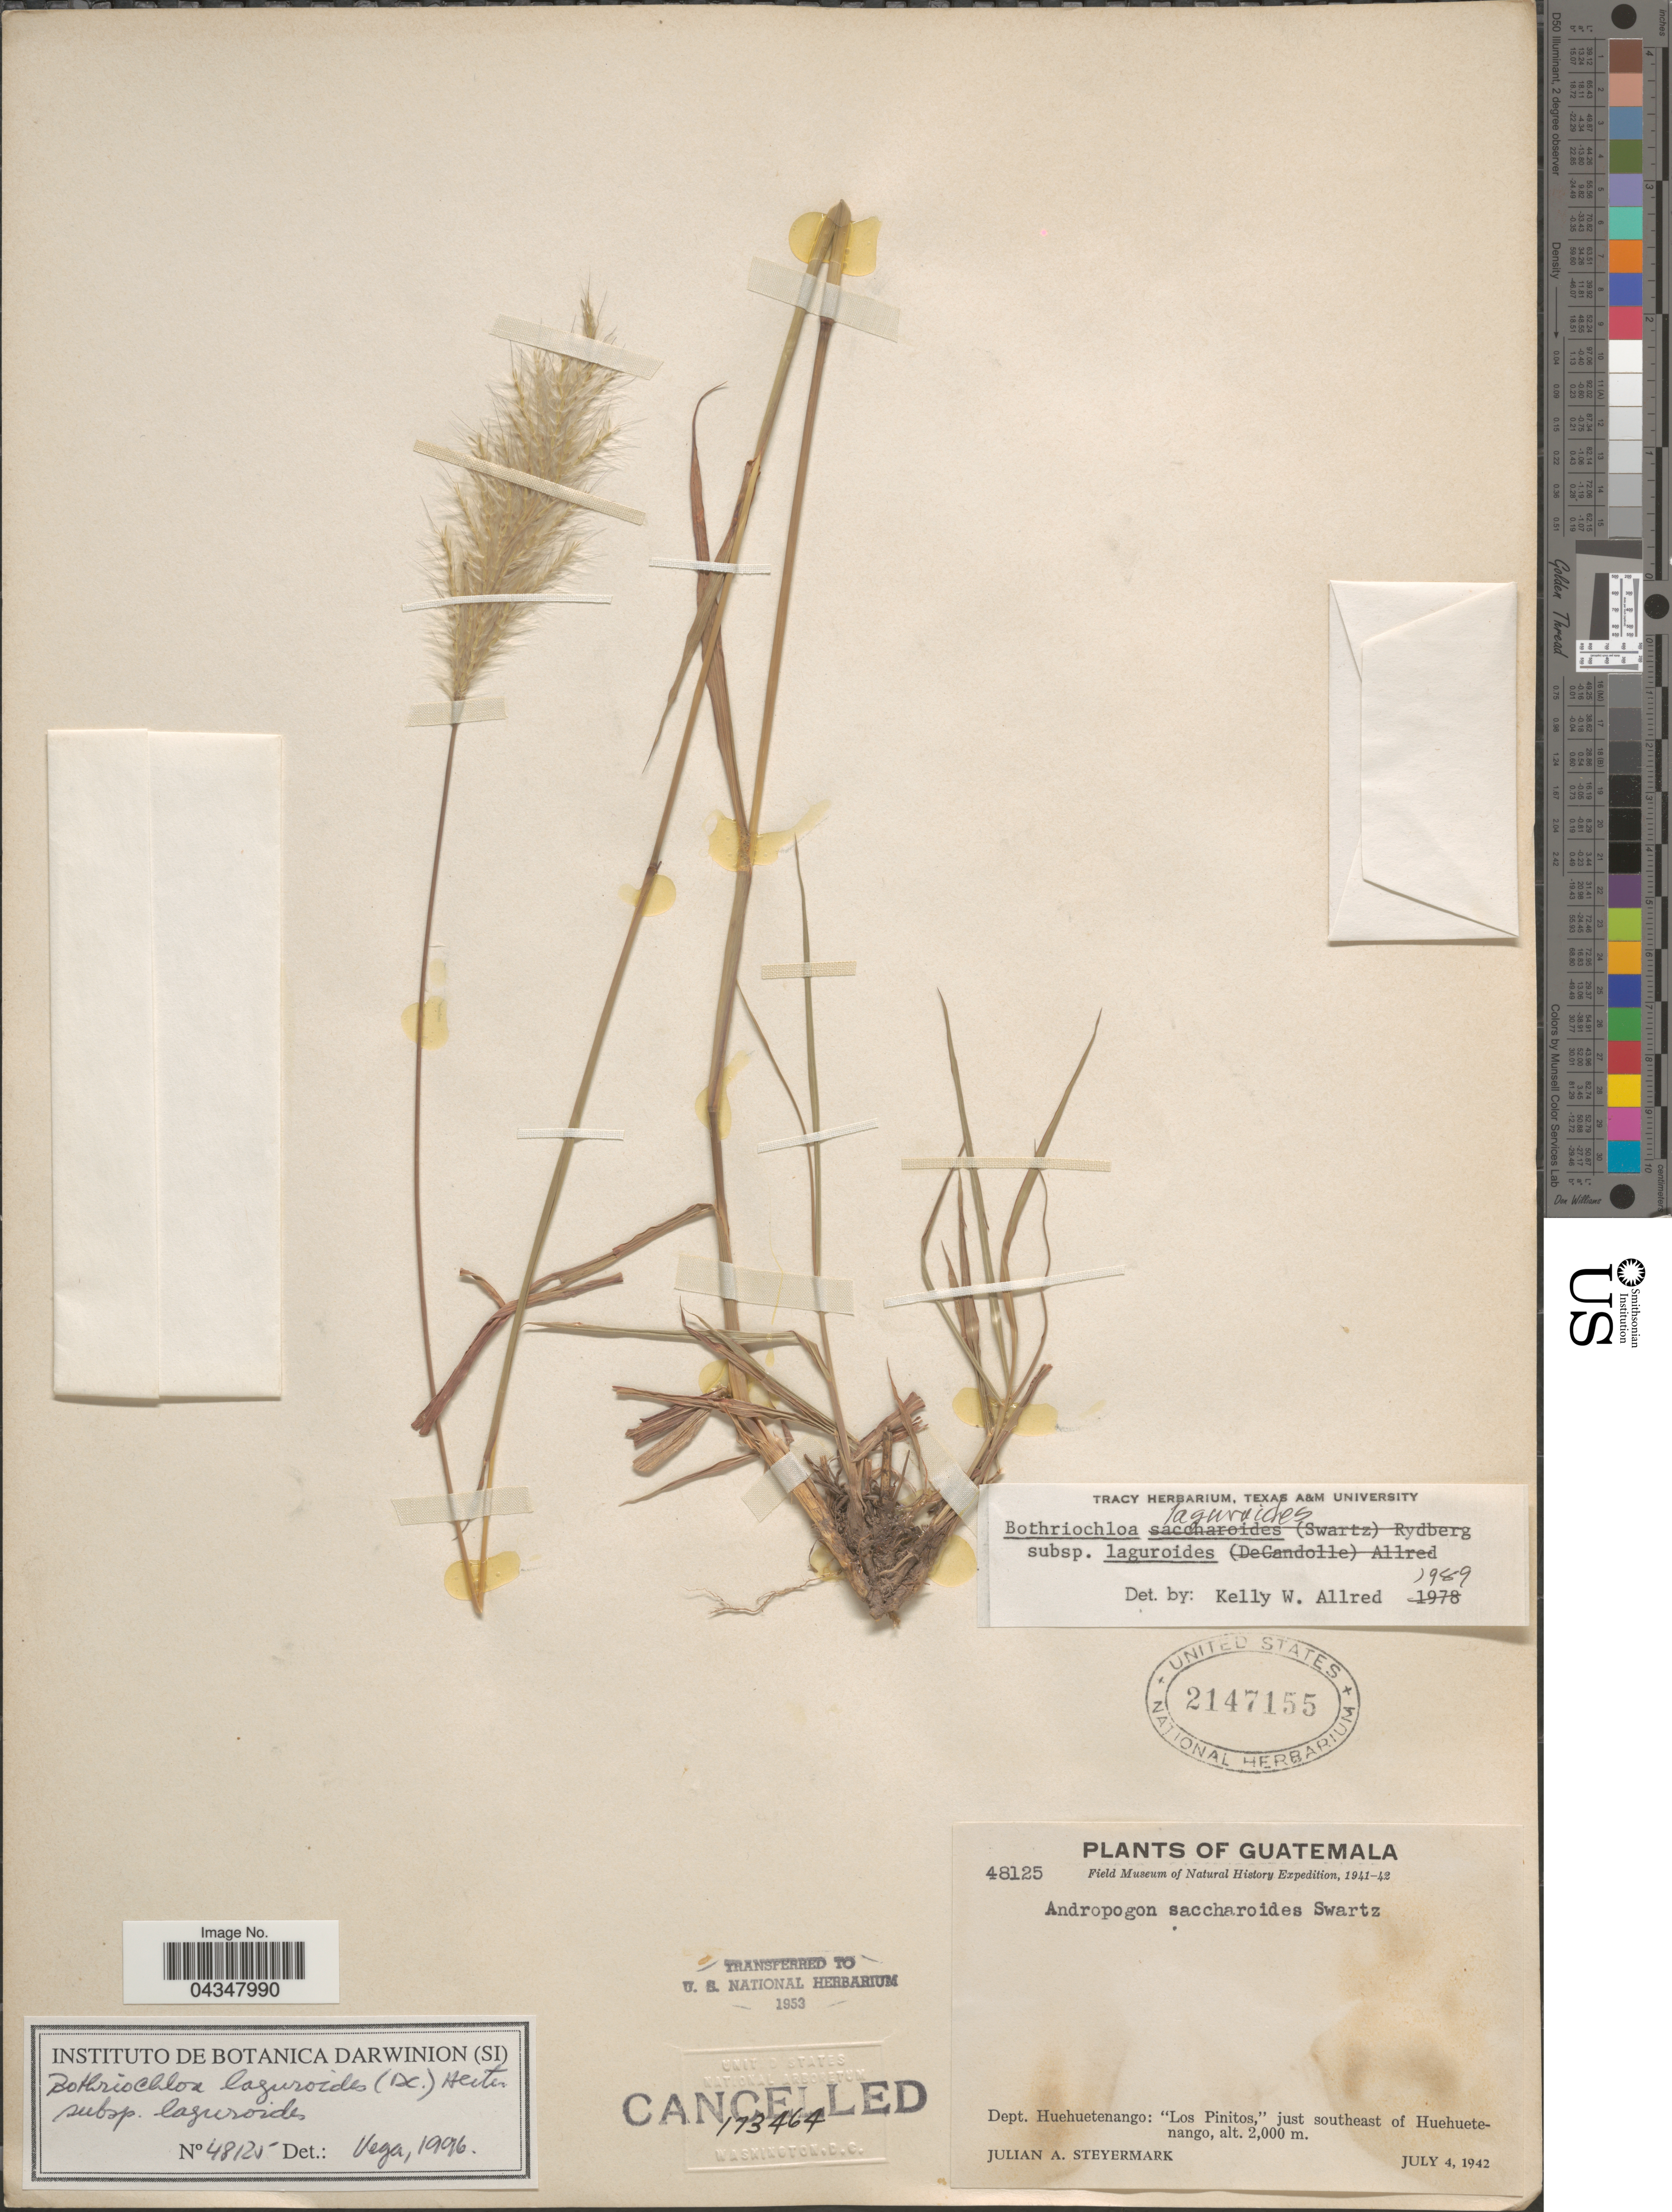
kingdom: Plantae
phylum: Tracheophyta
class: Liliopsida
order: Poales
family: Poaceae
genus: Bothriochloa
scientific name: Bothriochloa laguroides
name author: (DC.) Herter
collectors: J. Steyermark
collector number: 48125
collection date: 1942-07-04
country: Guatemala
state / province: Huehuetenango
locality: Field Museum of Natural History Expedition, 1941-42. Dept. Huehuetenango: "Los Pinitos," just southeast of Huehuetenango.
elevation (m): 2000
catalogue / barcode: US 2147155